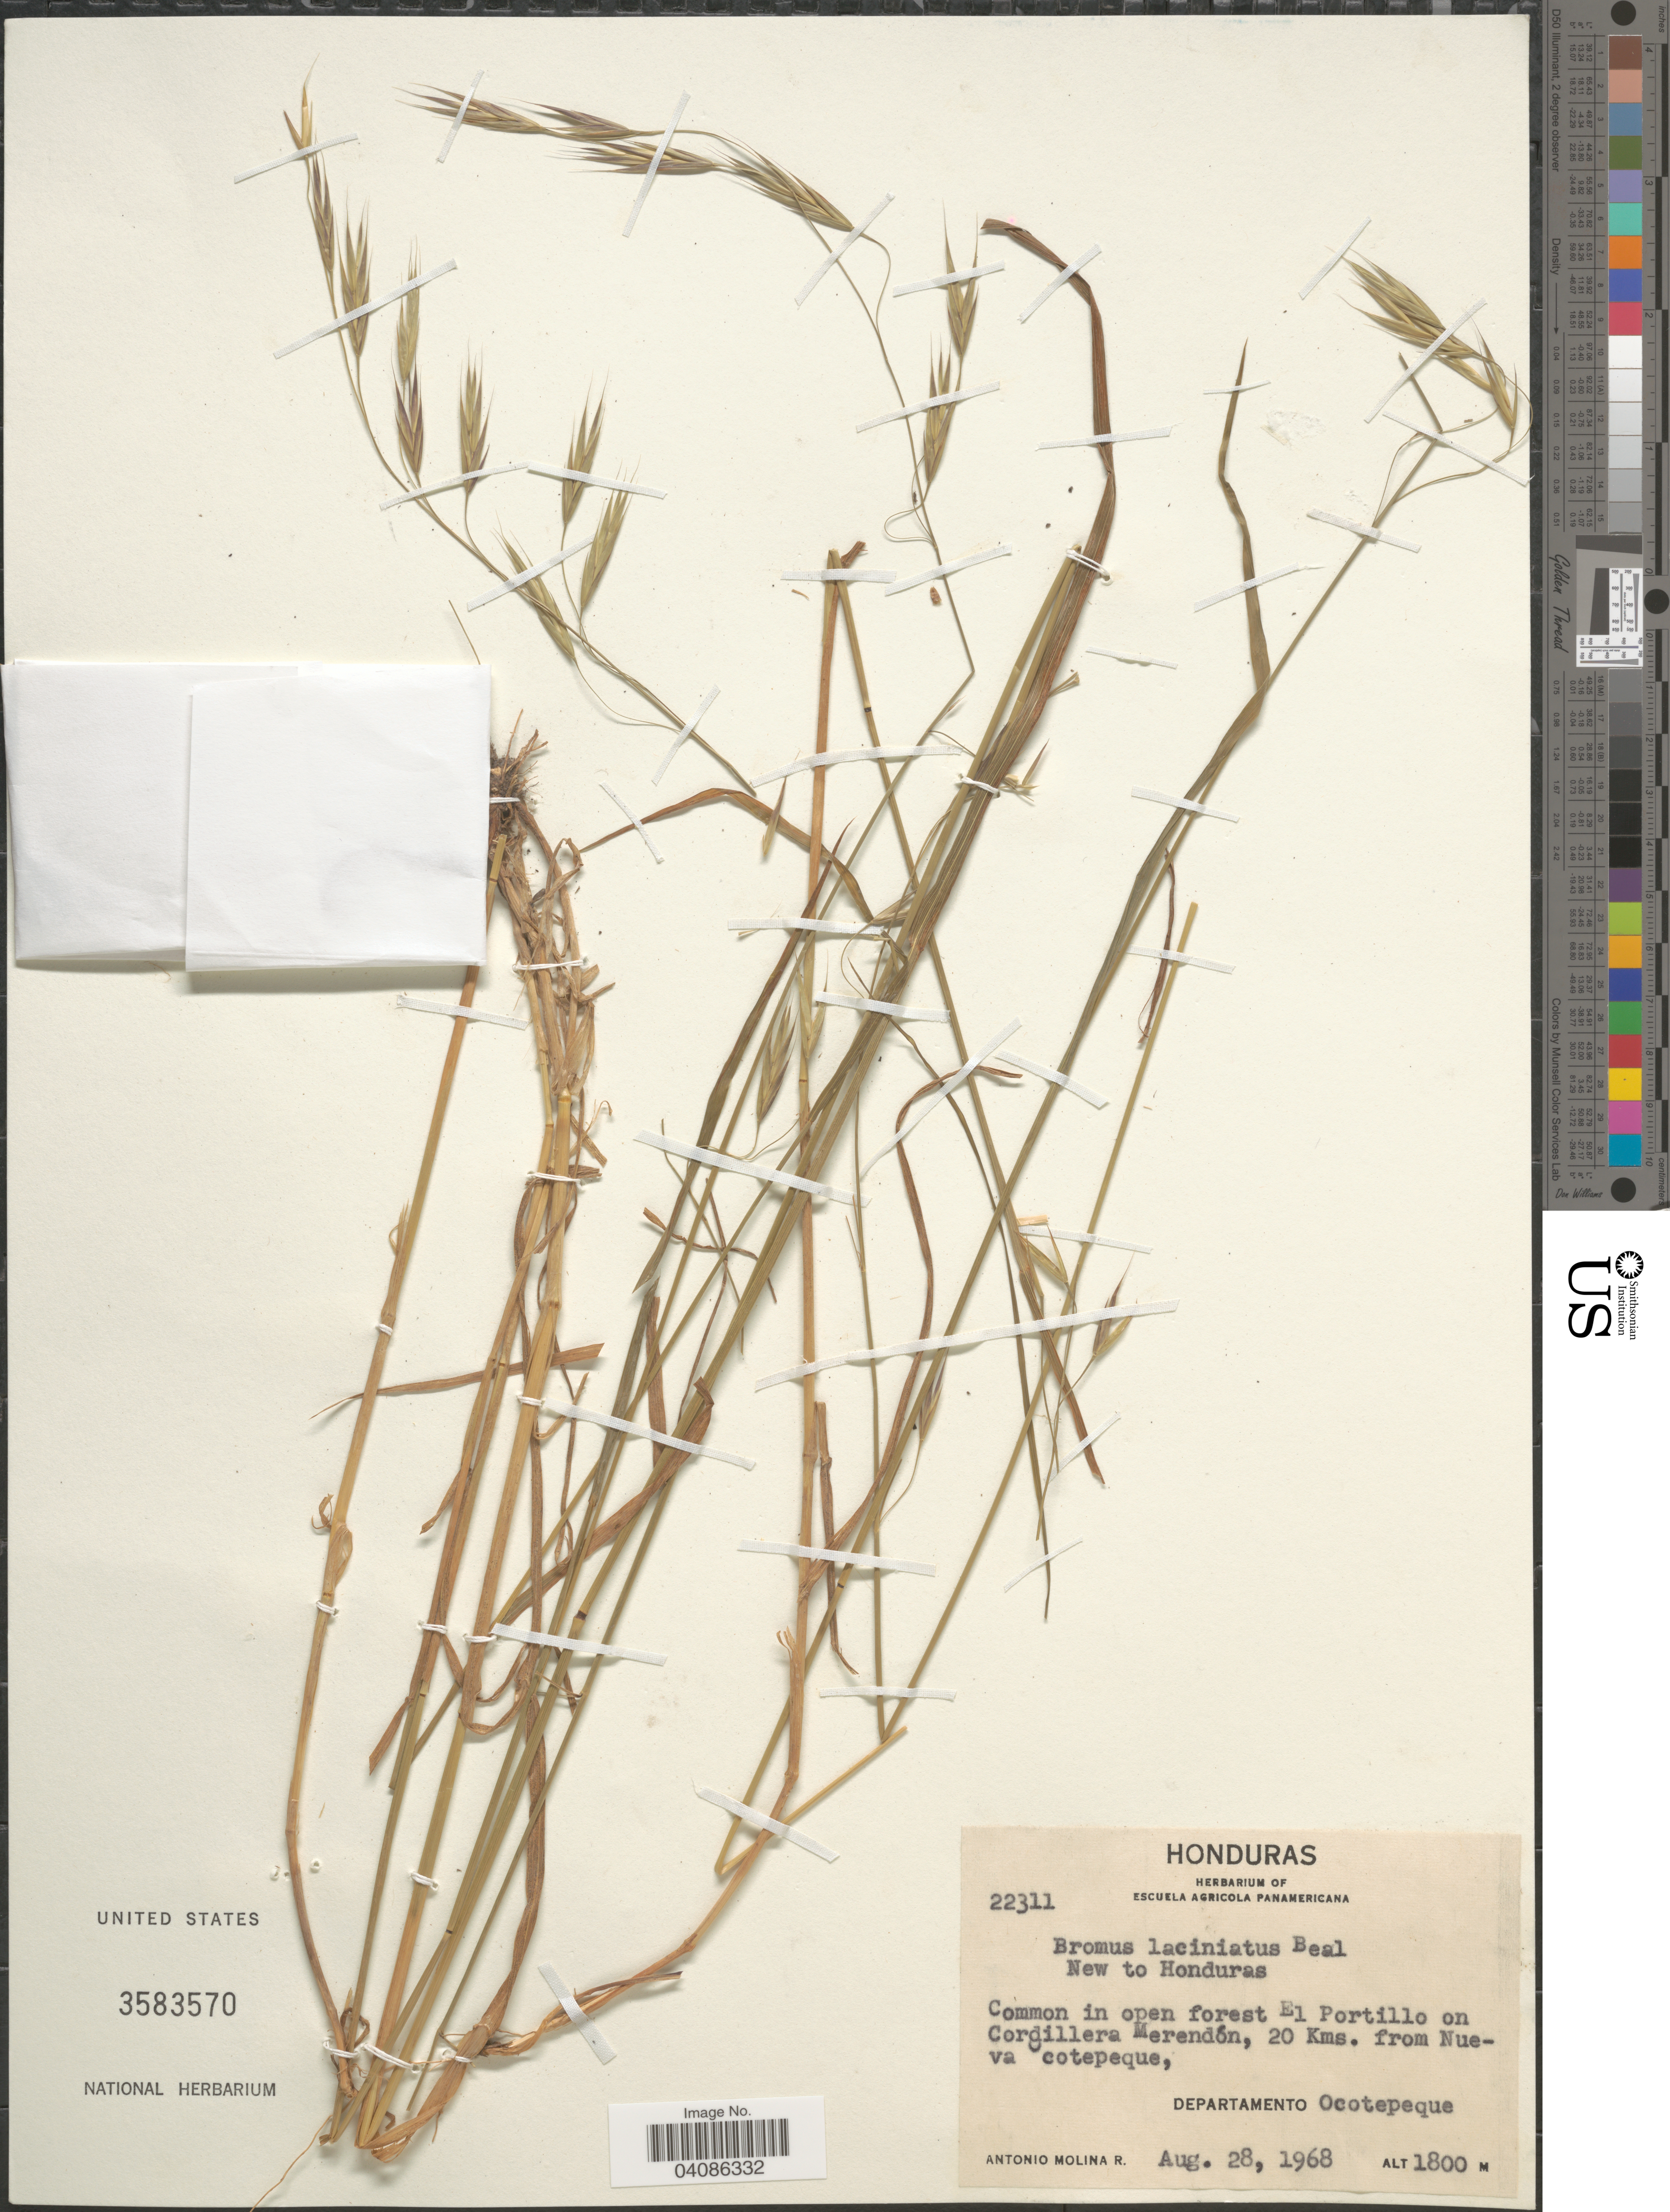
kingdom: Plantae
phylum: Tracheophyta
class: Liliopsida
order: Poales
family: Poaceae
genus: Bromus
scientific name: Bromus carinatus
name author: Hook. & Arn.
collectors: A. Molina R.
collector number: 22311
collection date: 1968-08-28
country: Honduras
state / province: Ocotepeque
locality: Common in open forest El Portilo on Cordillera Merendón, 20 Kms. from Nueva cotepeque, Departamento Ocotepeque.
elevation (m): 1800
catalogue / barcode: US 3583570